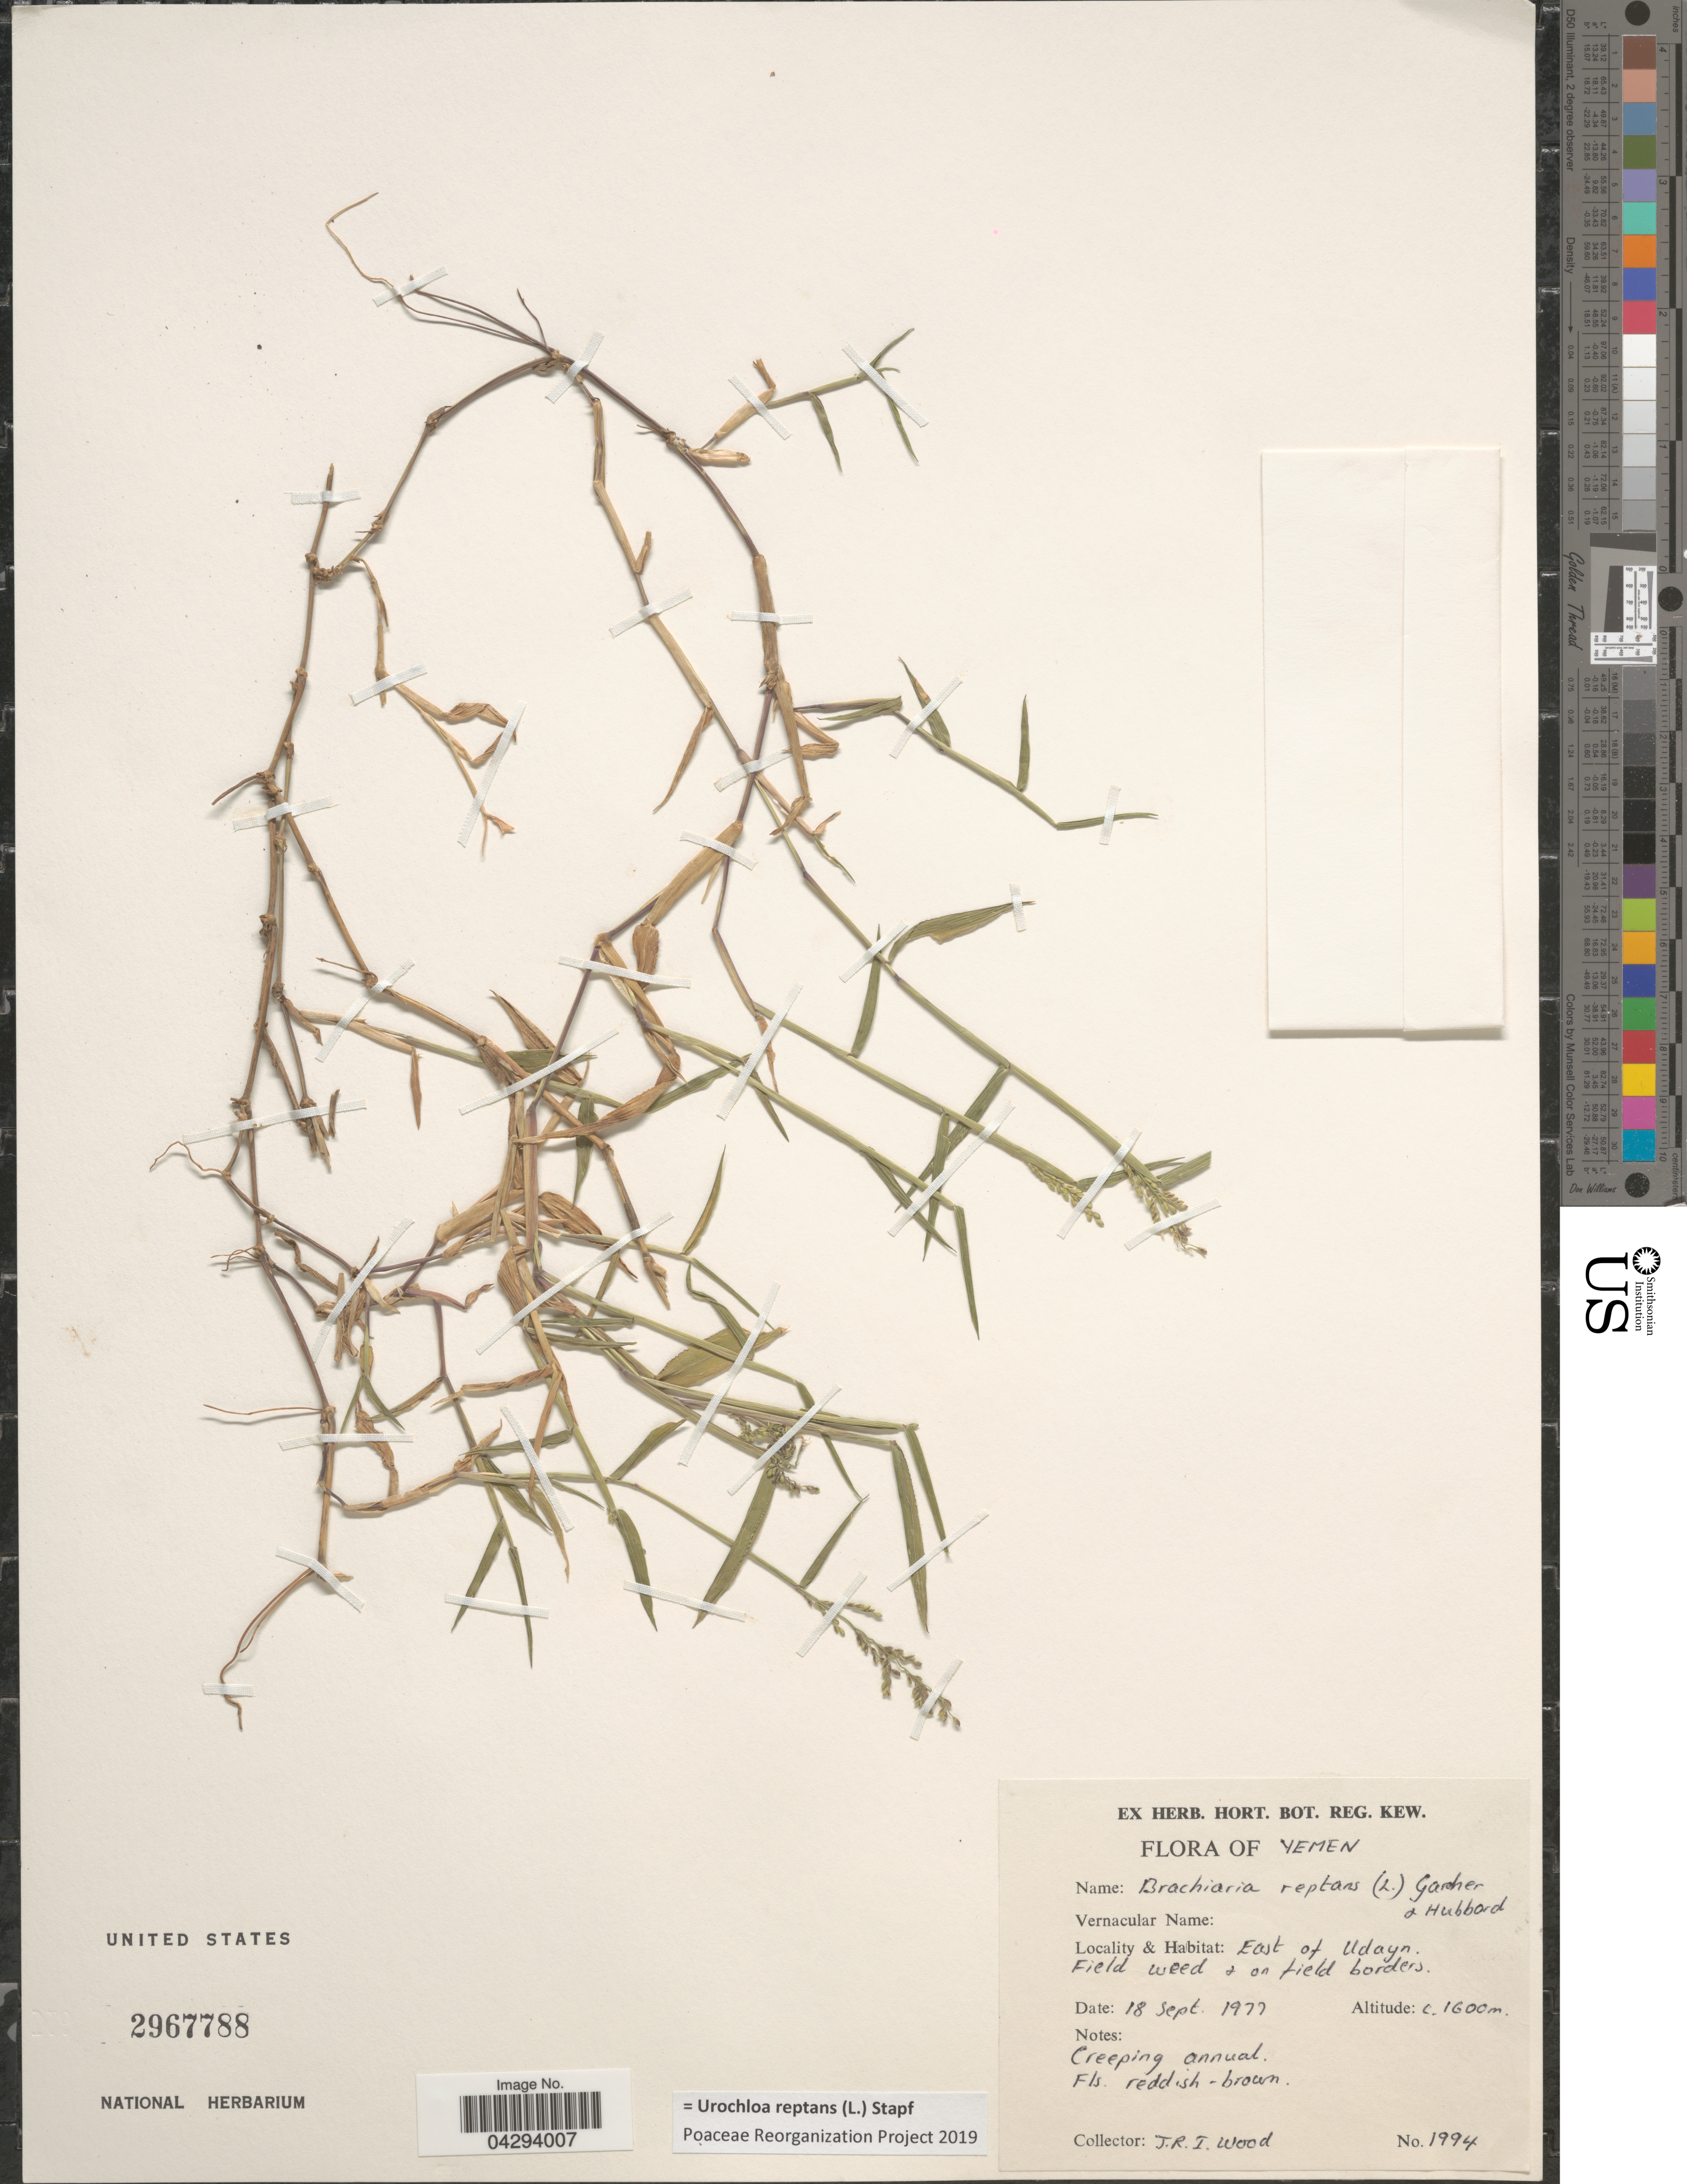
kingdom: Plantae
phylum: Tracheophyta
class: Liliopsida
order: Poales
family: Poaceae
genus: Urochloa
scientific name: Urochloa reptans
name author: (L.) Stapf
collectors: J. R. I. Wood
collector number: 1994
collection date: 1977-09-18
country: Yemen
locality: East of Udayn. Field weed + on field borders.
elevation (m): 1600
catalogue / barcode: US 2967788